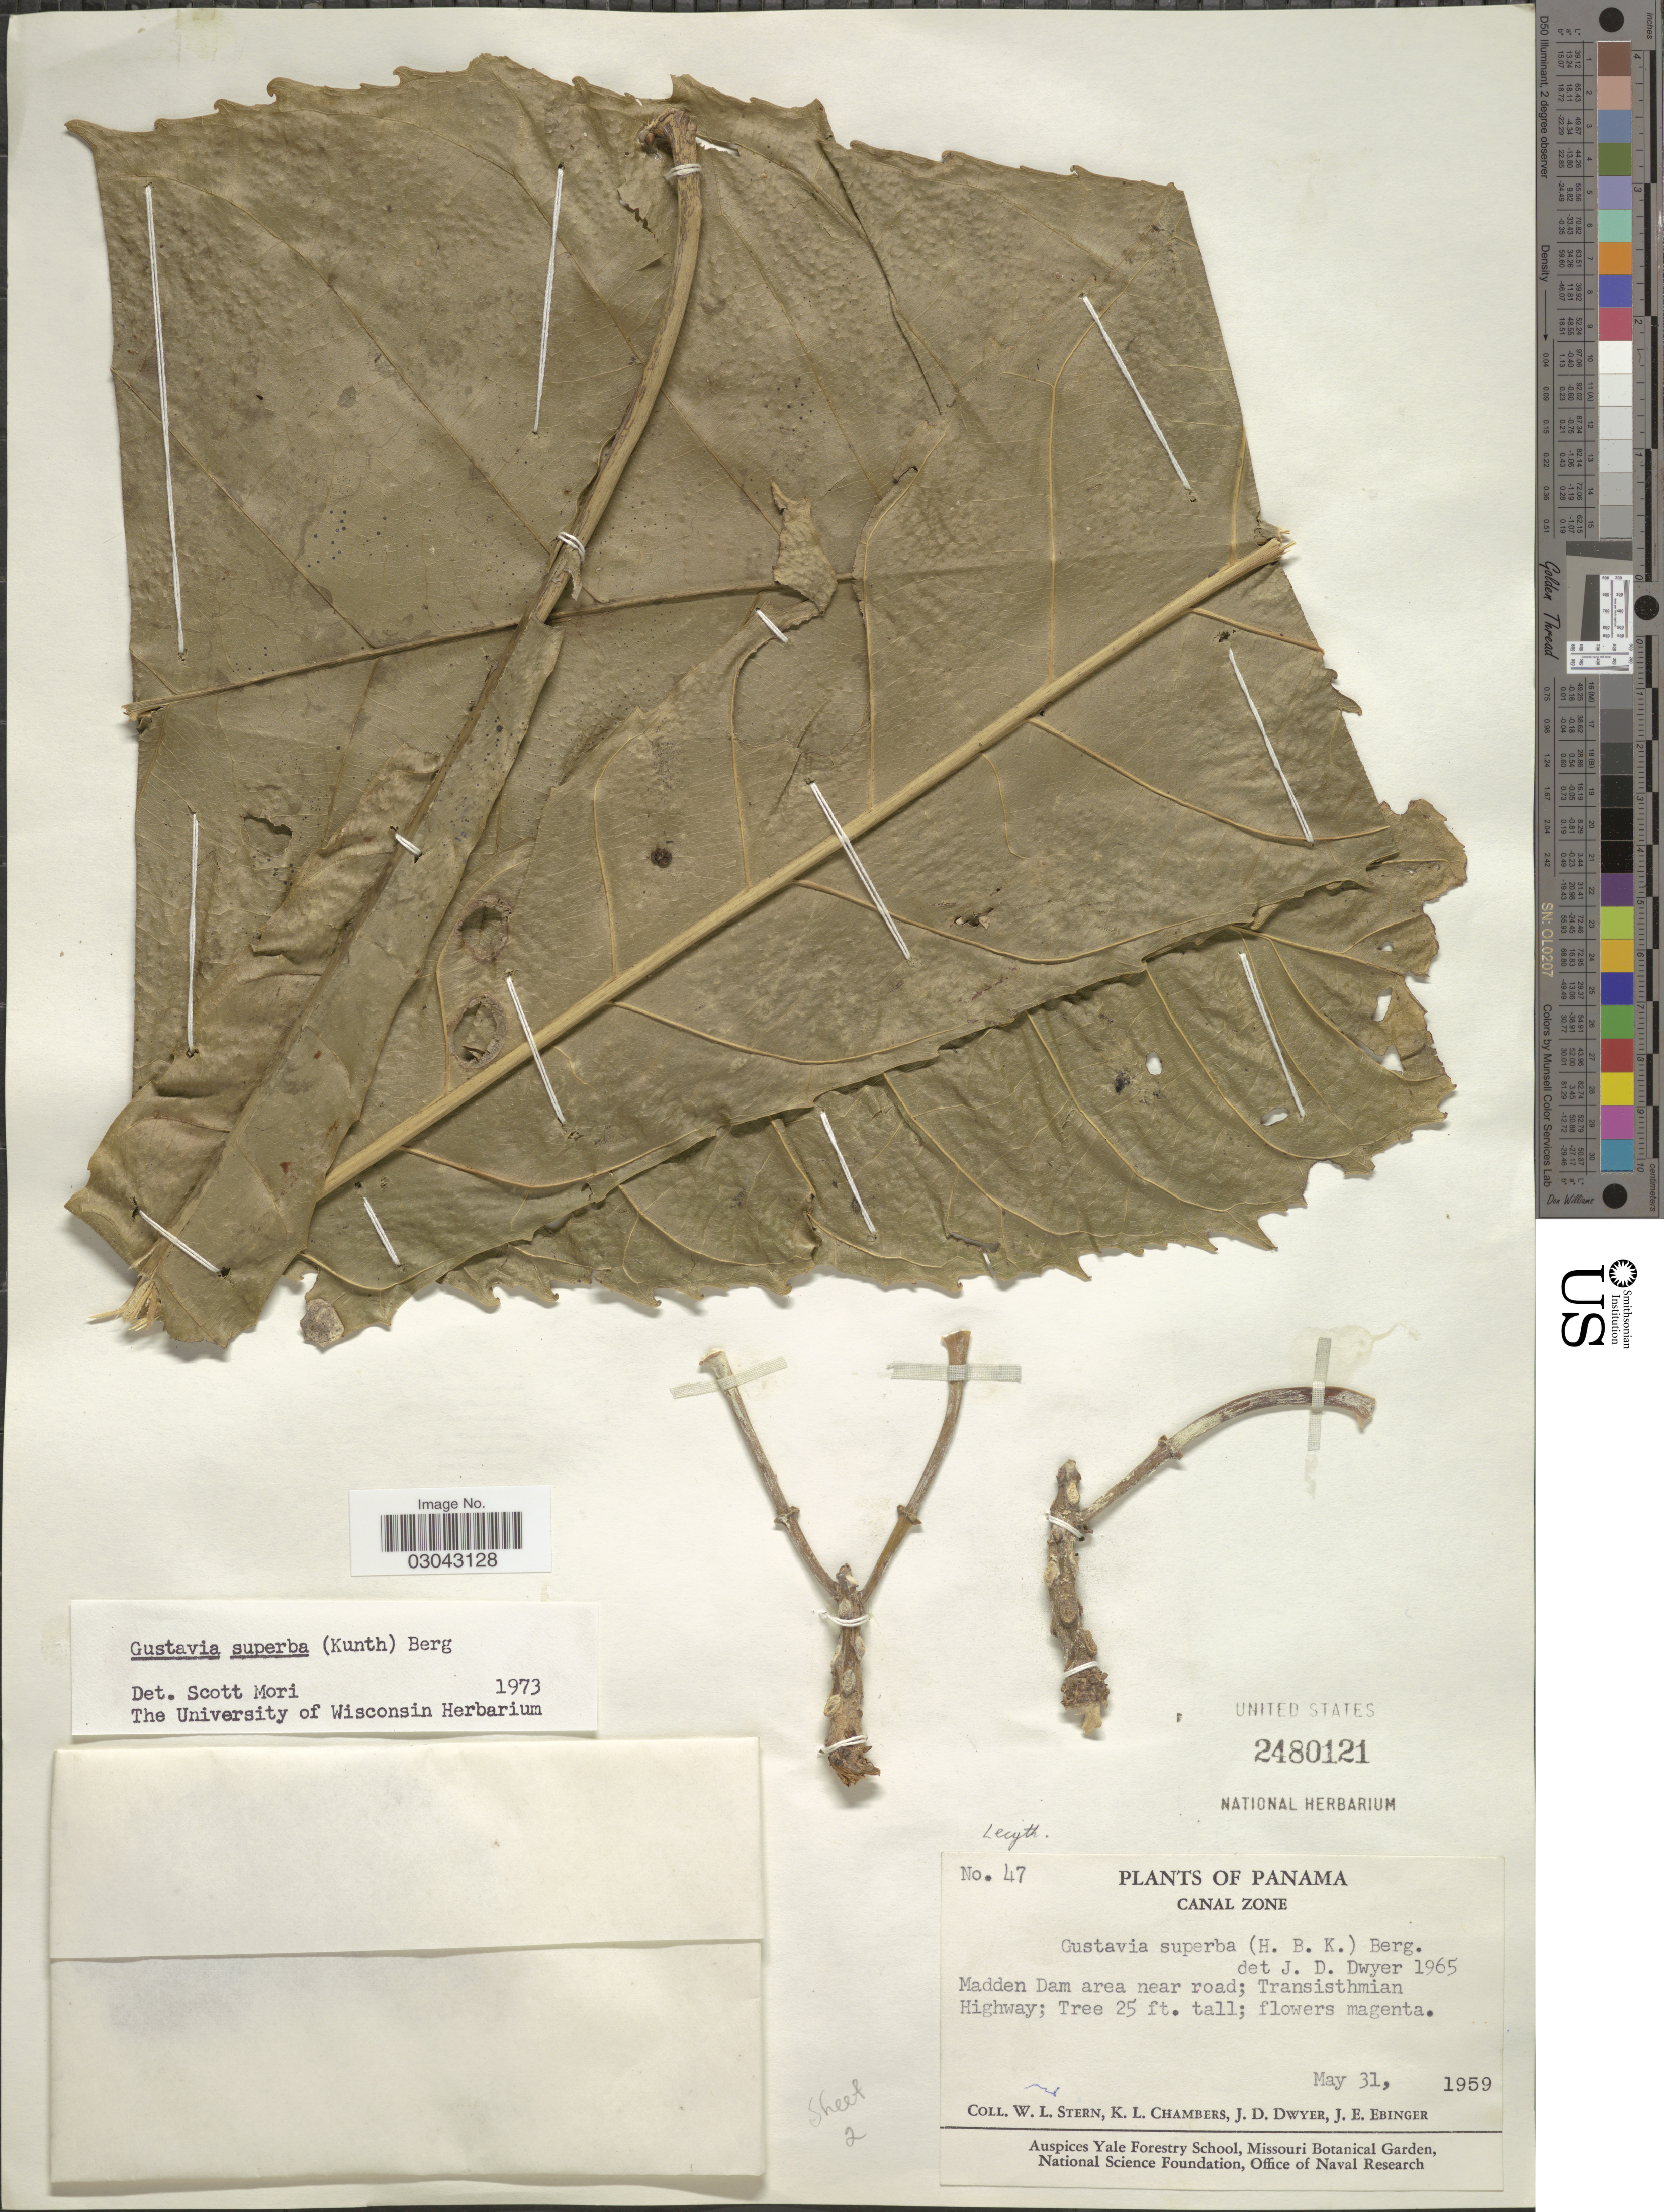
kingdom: Plantae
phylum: Tracheophyta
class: Magnoliopsida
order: Ericales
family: Lecythidaceae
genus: Gustavia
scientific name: Gustavia superba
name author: (Kunth) O. Berg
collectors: W. L. Stern, K. Chambers, J. D. Dwyer & J. Ebinger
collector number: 47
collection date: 1959-05-31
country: Panama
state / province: Colón / Panamá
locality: Madden Dam area near road; Transisthmian Highway.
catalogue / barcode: US 2480121